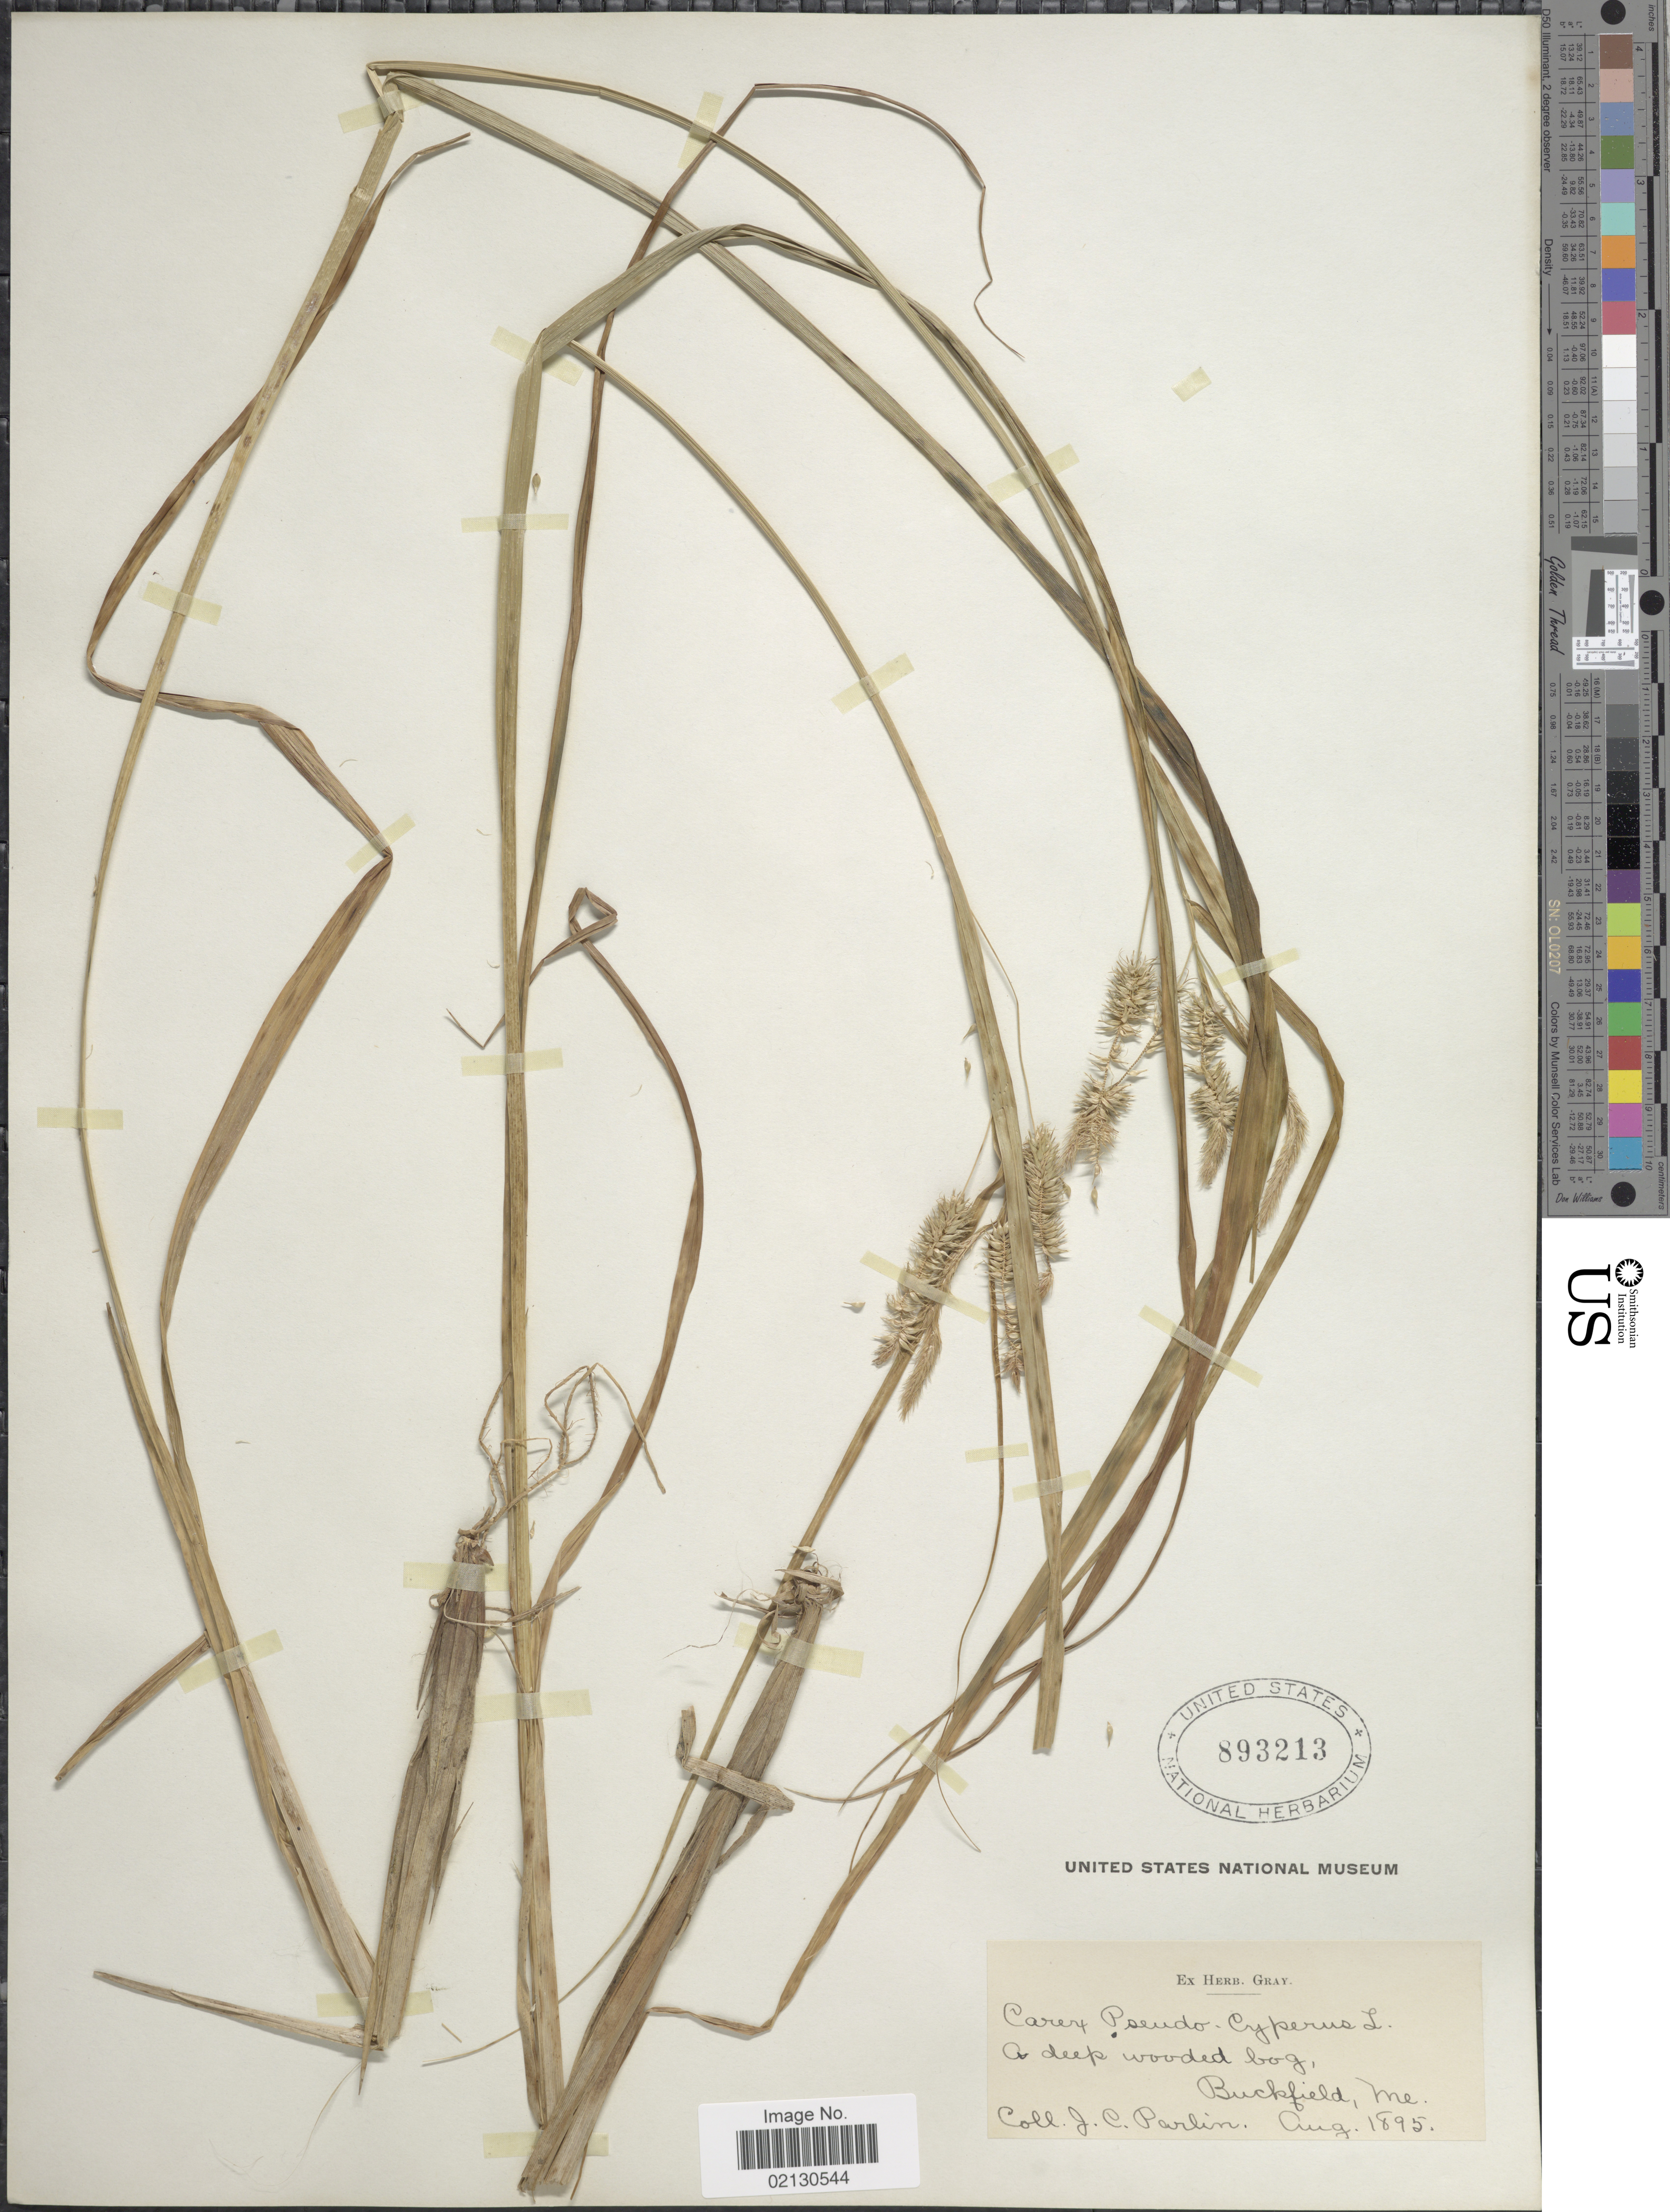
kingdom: Plantae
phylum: Tracheophyta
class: Liliopsida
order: Poales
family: Cyperaceae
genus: Carex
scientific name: Carex pseudocyperus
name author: L.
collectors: J. Parlin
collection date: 1895-08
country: United States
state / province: Maine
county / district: Oxford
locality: Buckfield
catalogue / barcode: US 893213